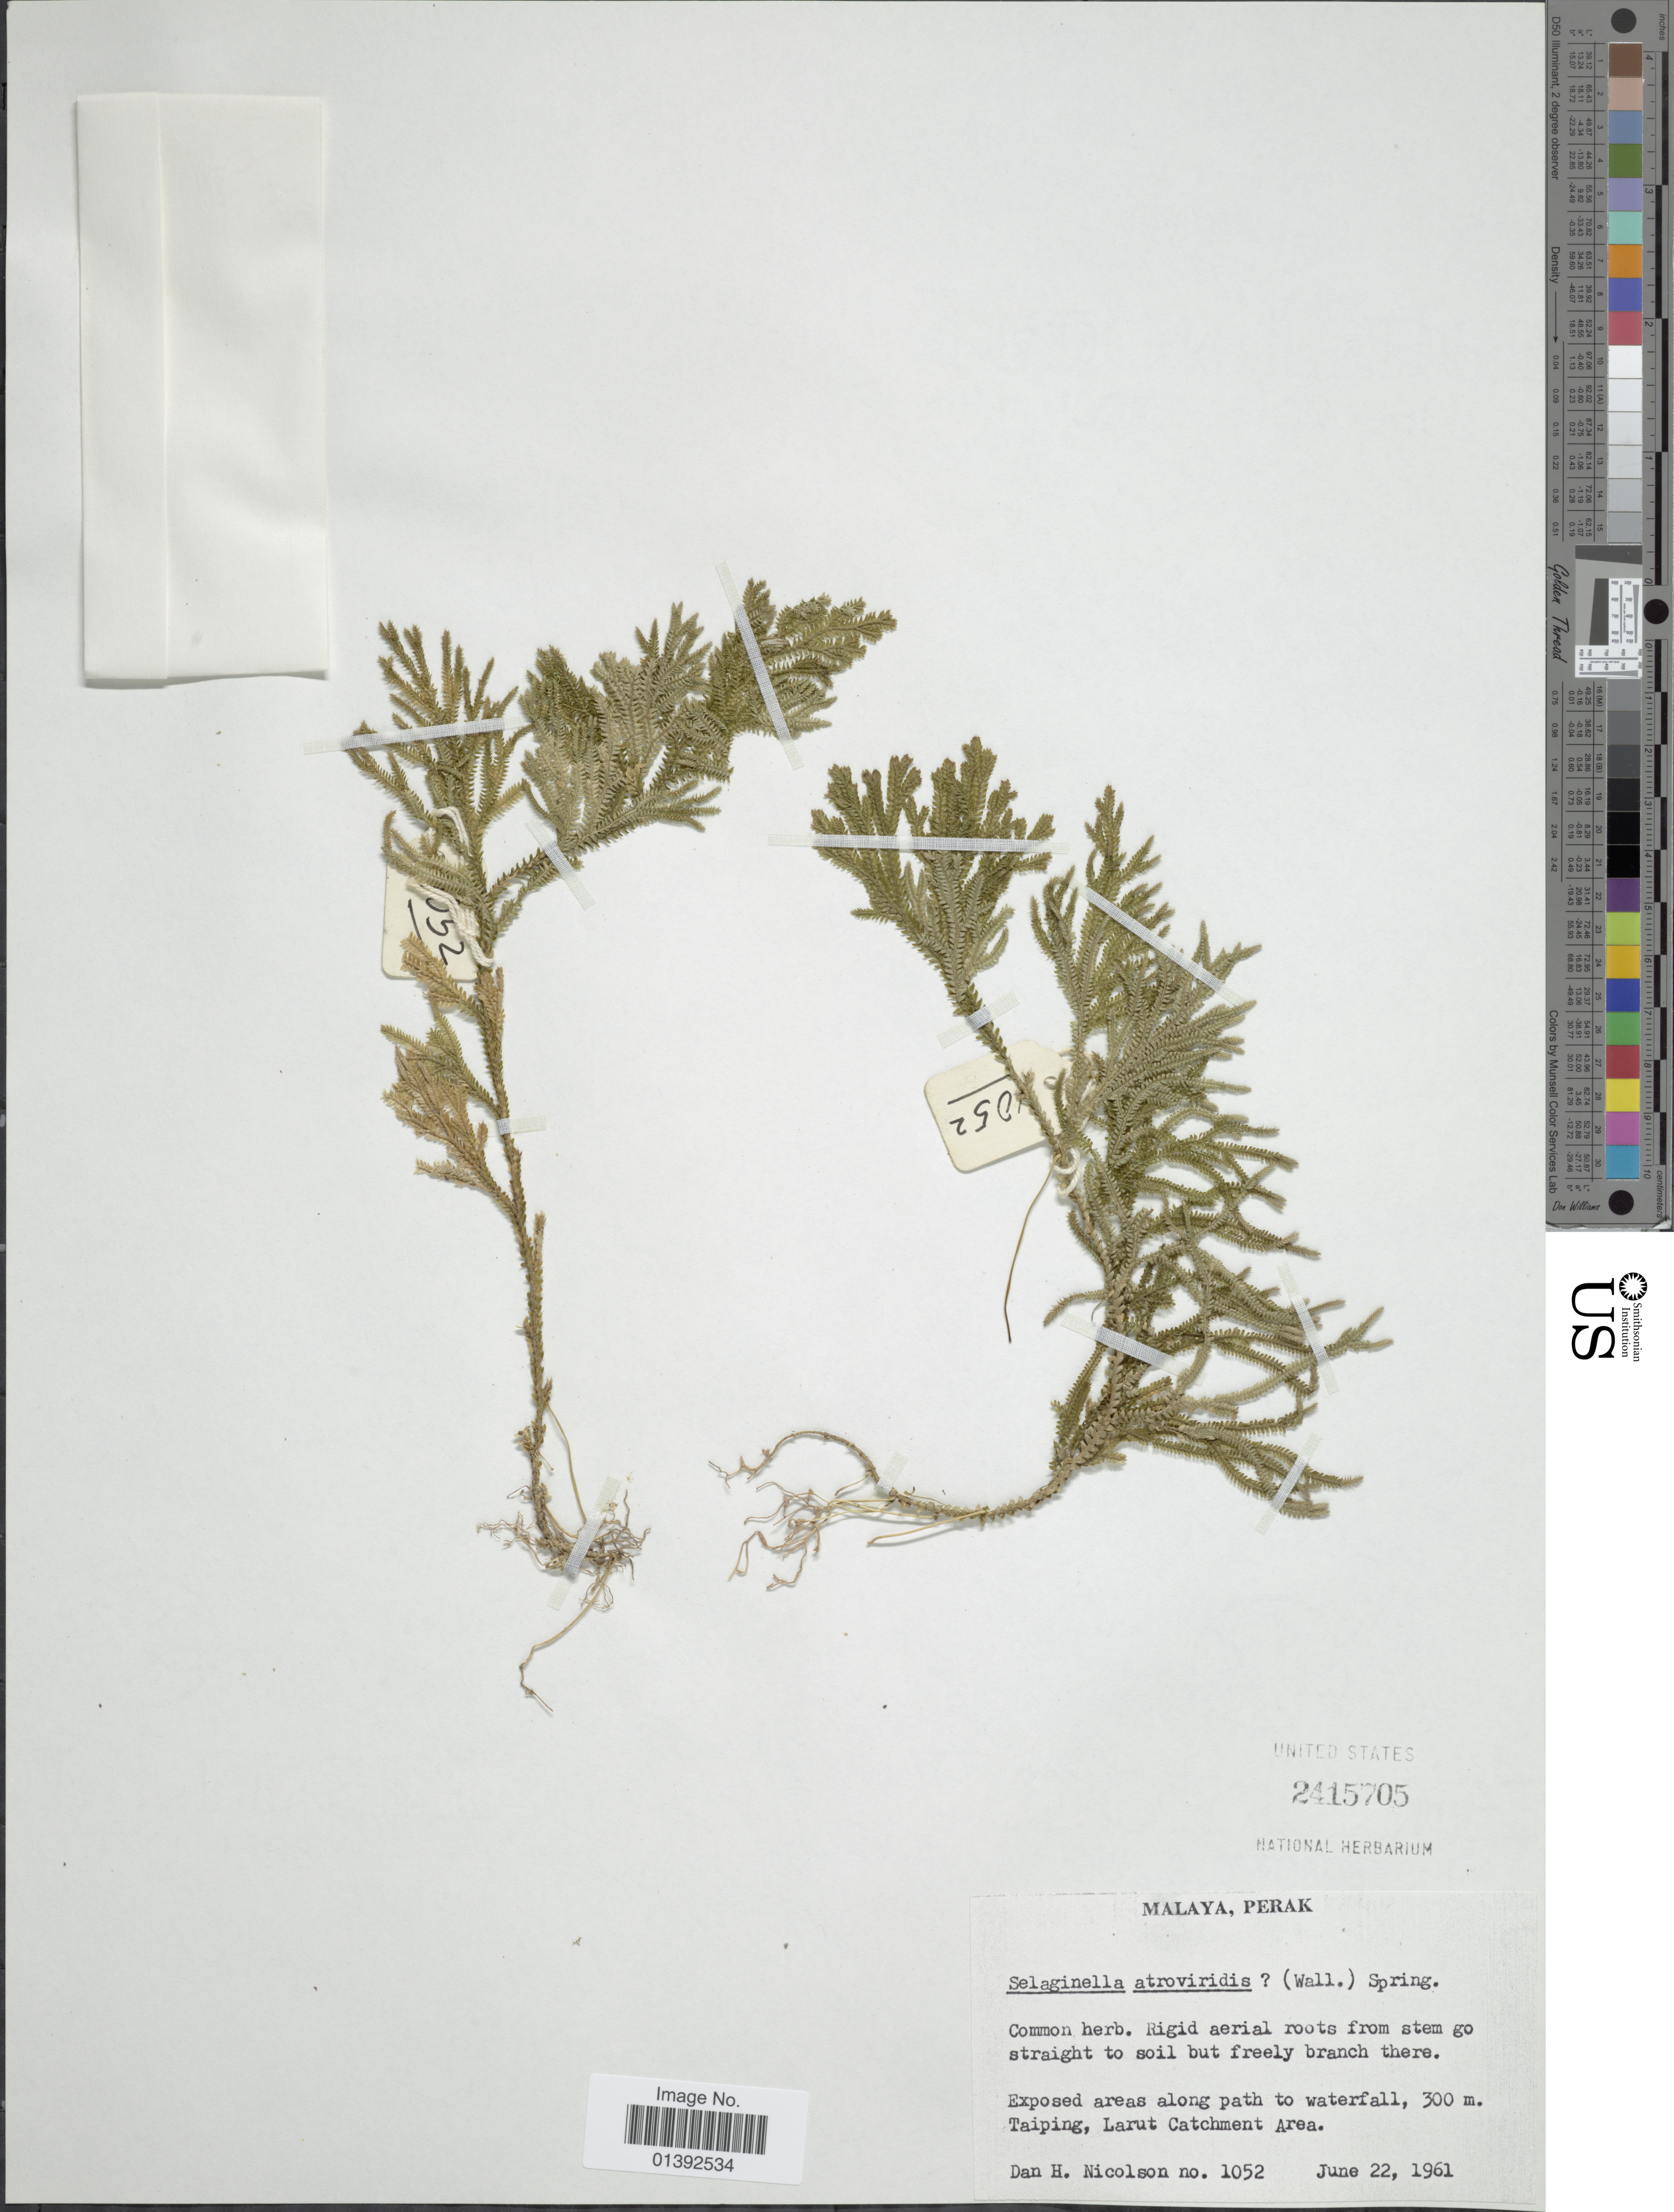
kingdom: Plantae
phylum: Tracheophyta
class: Lycopodiopsida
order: Selaginellales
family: Selaginellaceae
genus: Selaginella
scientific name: Selaginella atroviridis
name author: (Wall. ex Hook. & Grev.) Spring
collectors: D. H. Nicolson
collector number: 1052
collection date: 1961-06-22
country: Malaysia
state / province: Perak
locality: Malaya, exposed areas along path to waterfall, Taiping, Larut Catchment area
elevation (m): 300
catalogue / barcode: US 2415705